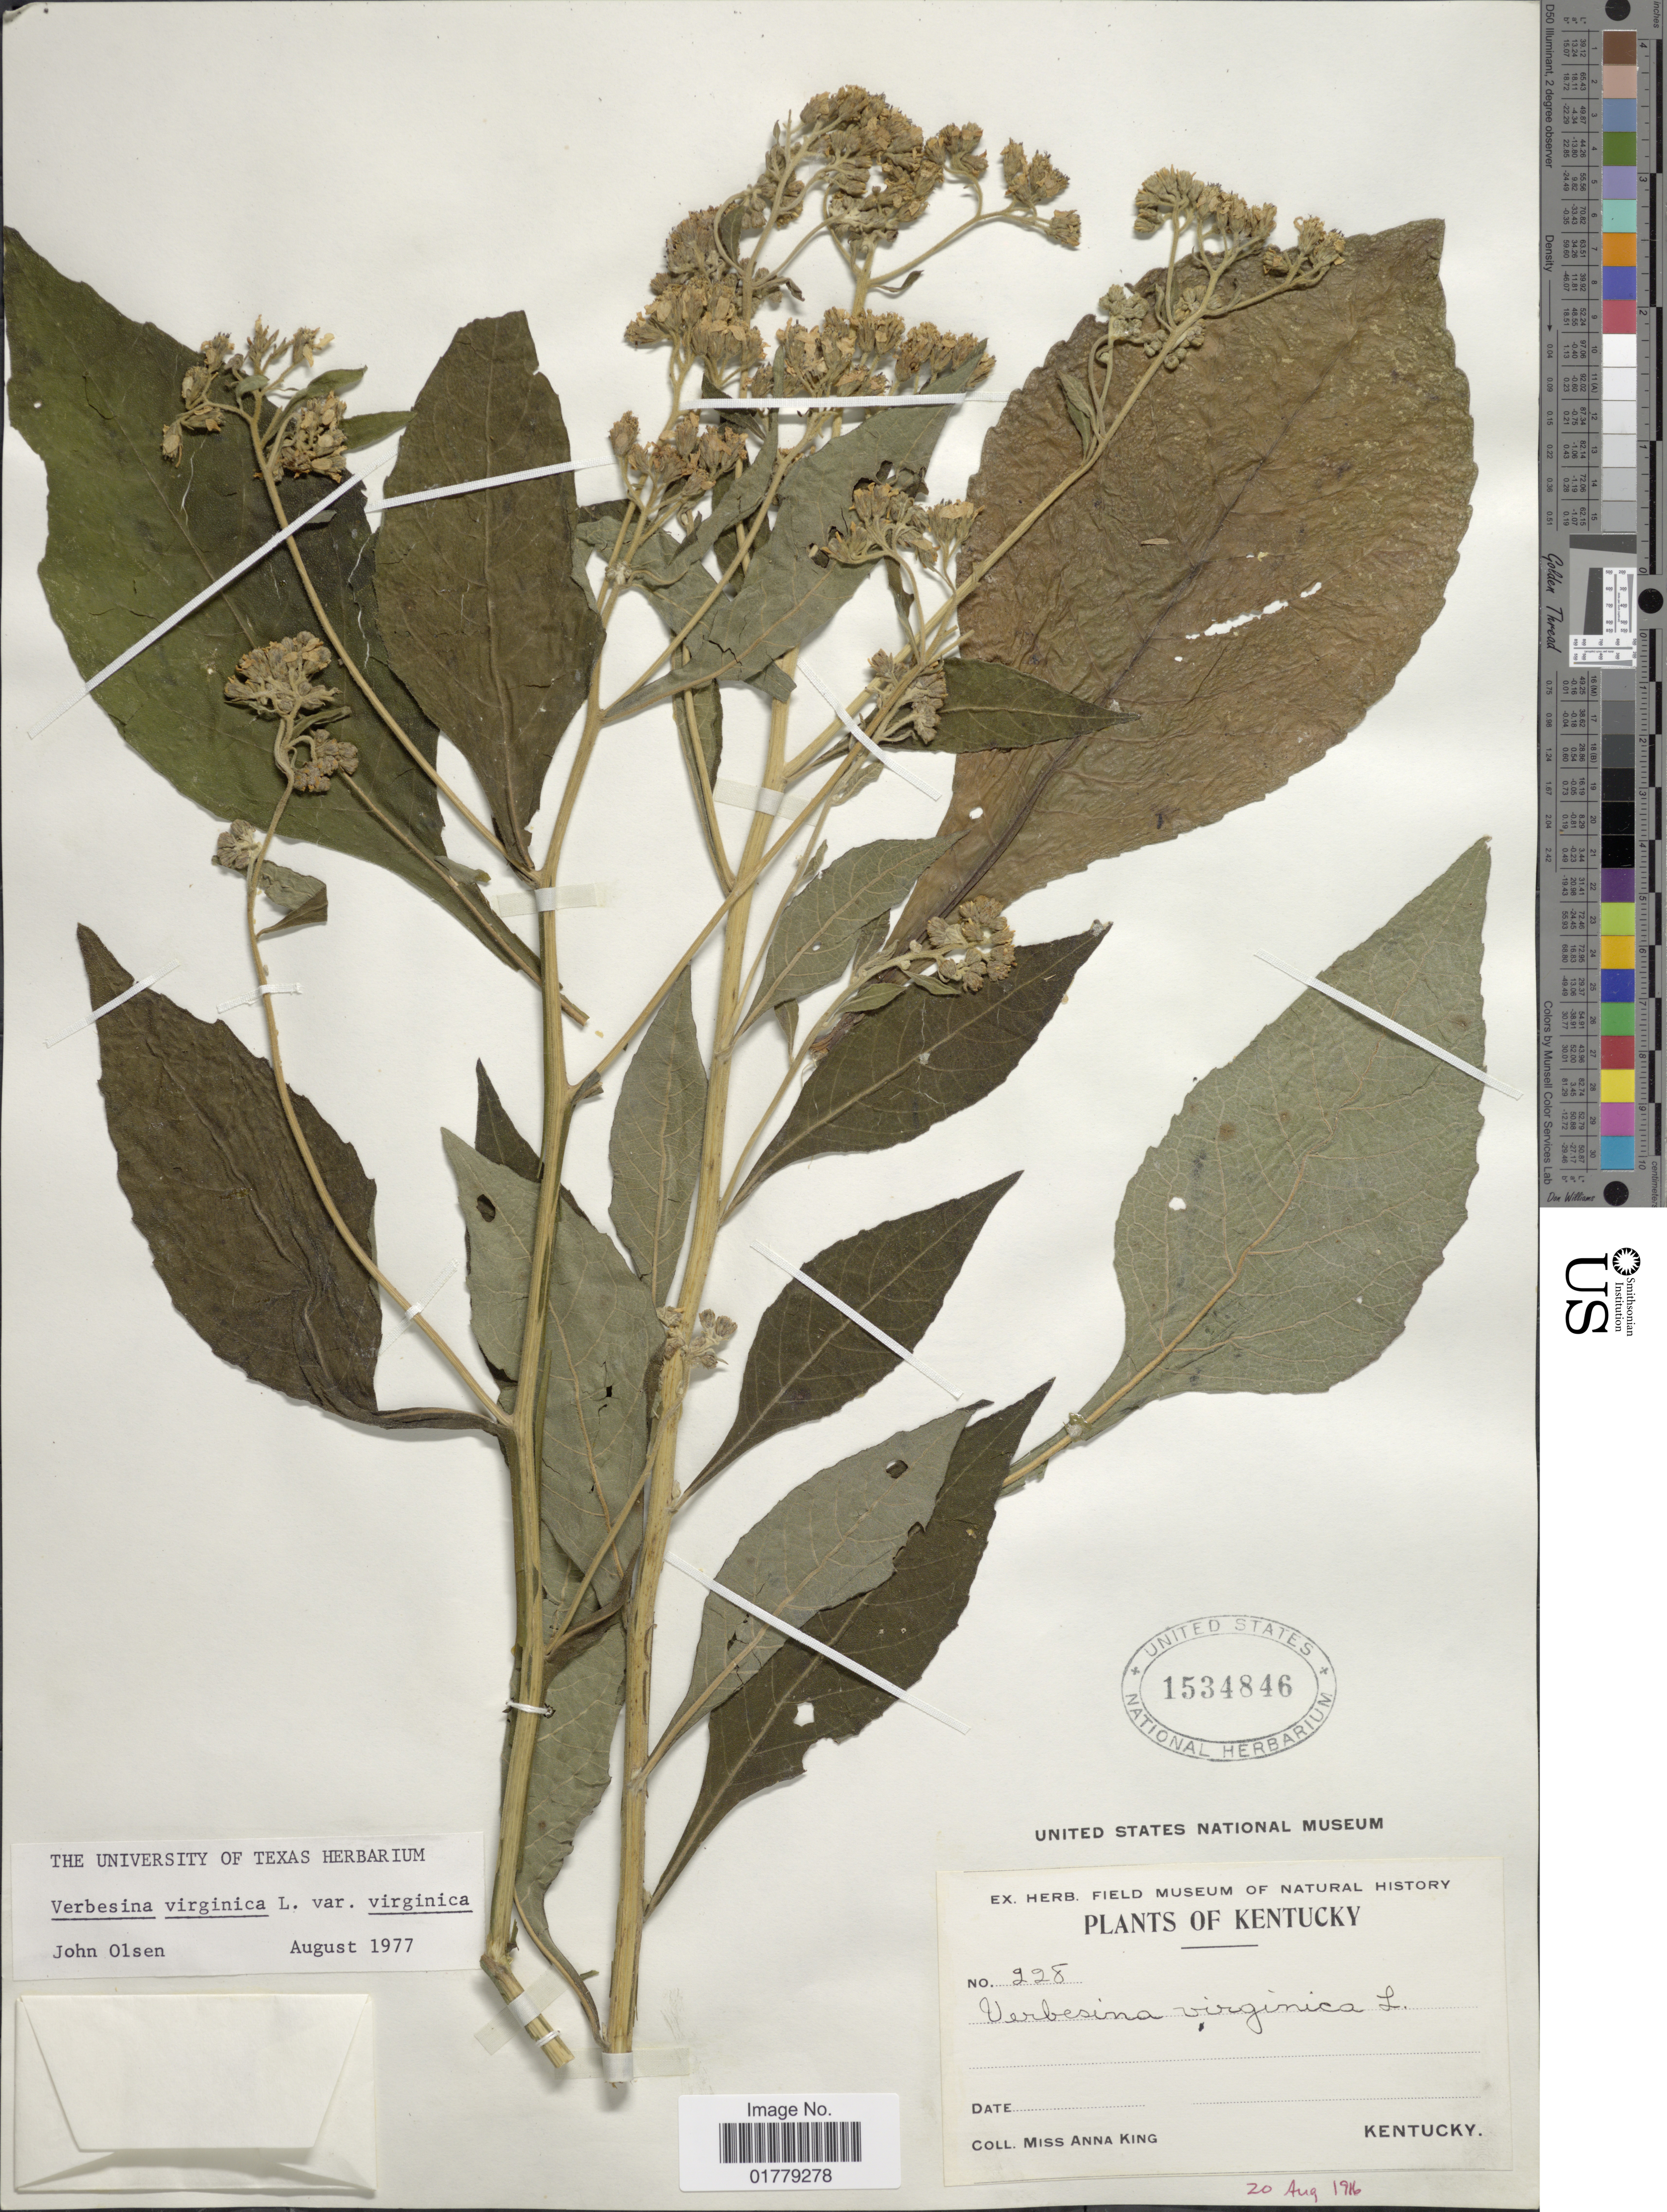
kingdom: Plantae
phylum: Tracheophyta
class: Magnoliopsida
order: Asterales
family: Asteraceae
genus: Verbesina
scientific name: Verbesina virginica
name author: L.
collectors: A. King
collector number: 228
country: United States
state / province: Kentucky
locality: Kentucky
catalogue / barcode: US 1534846